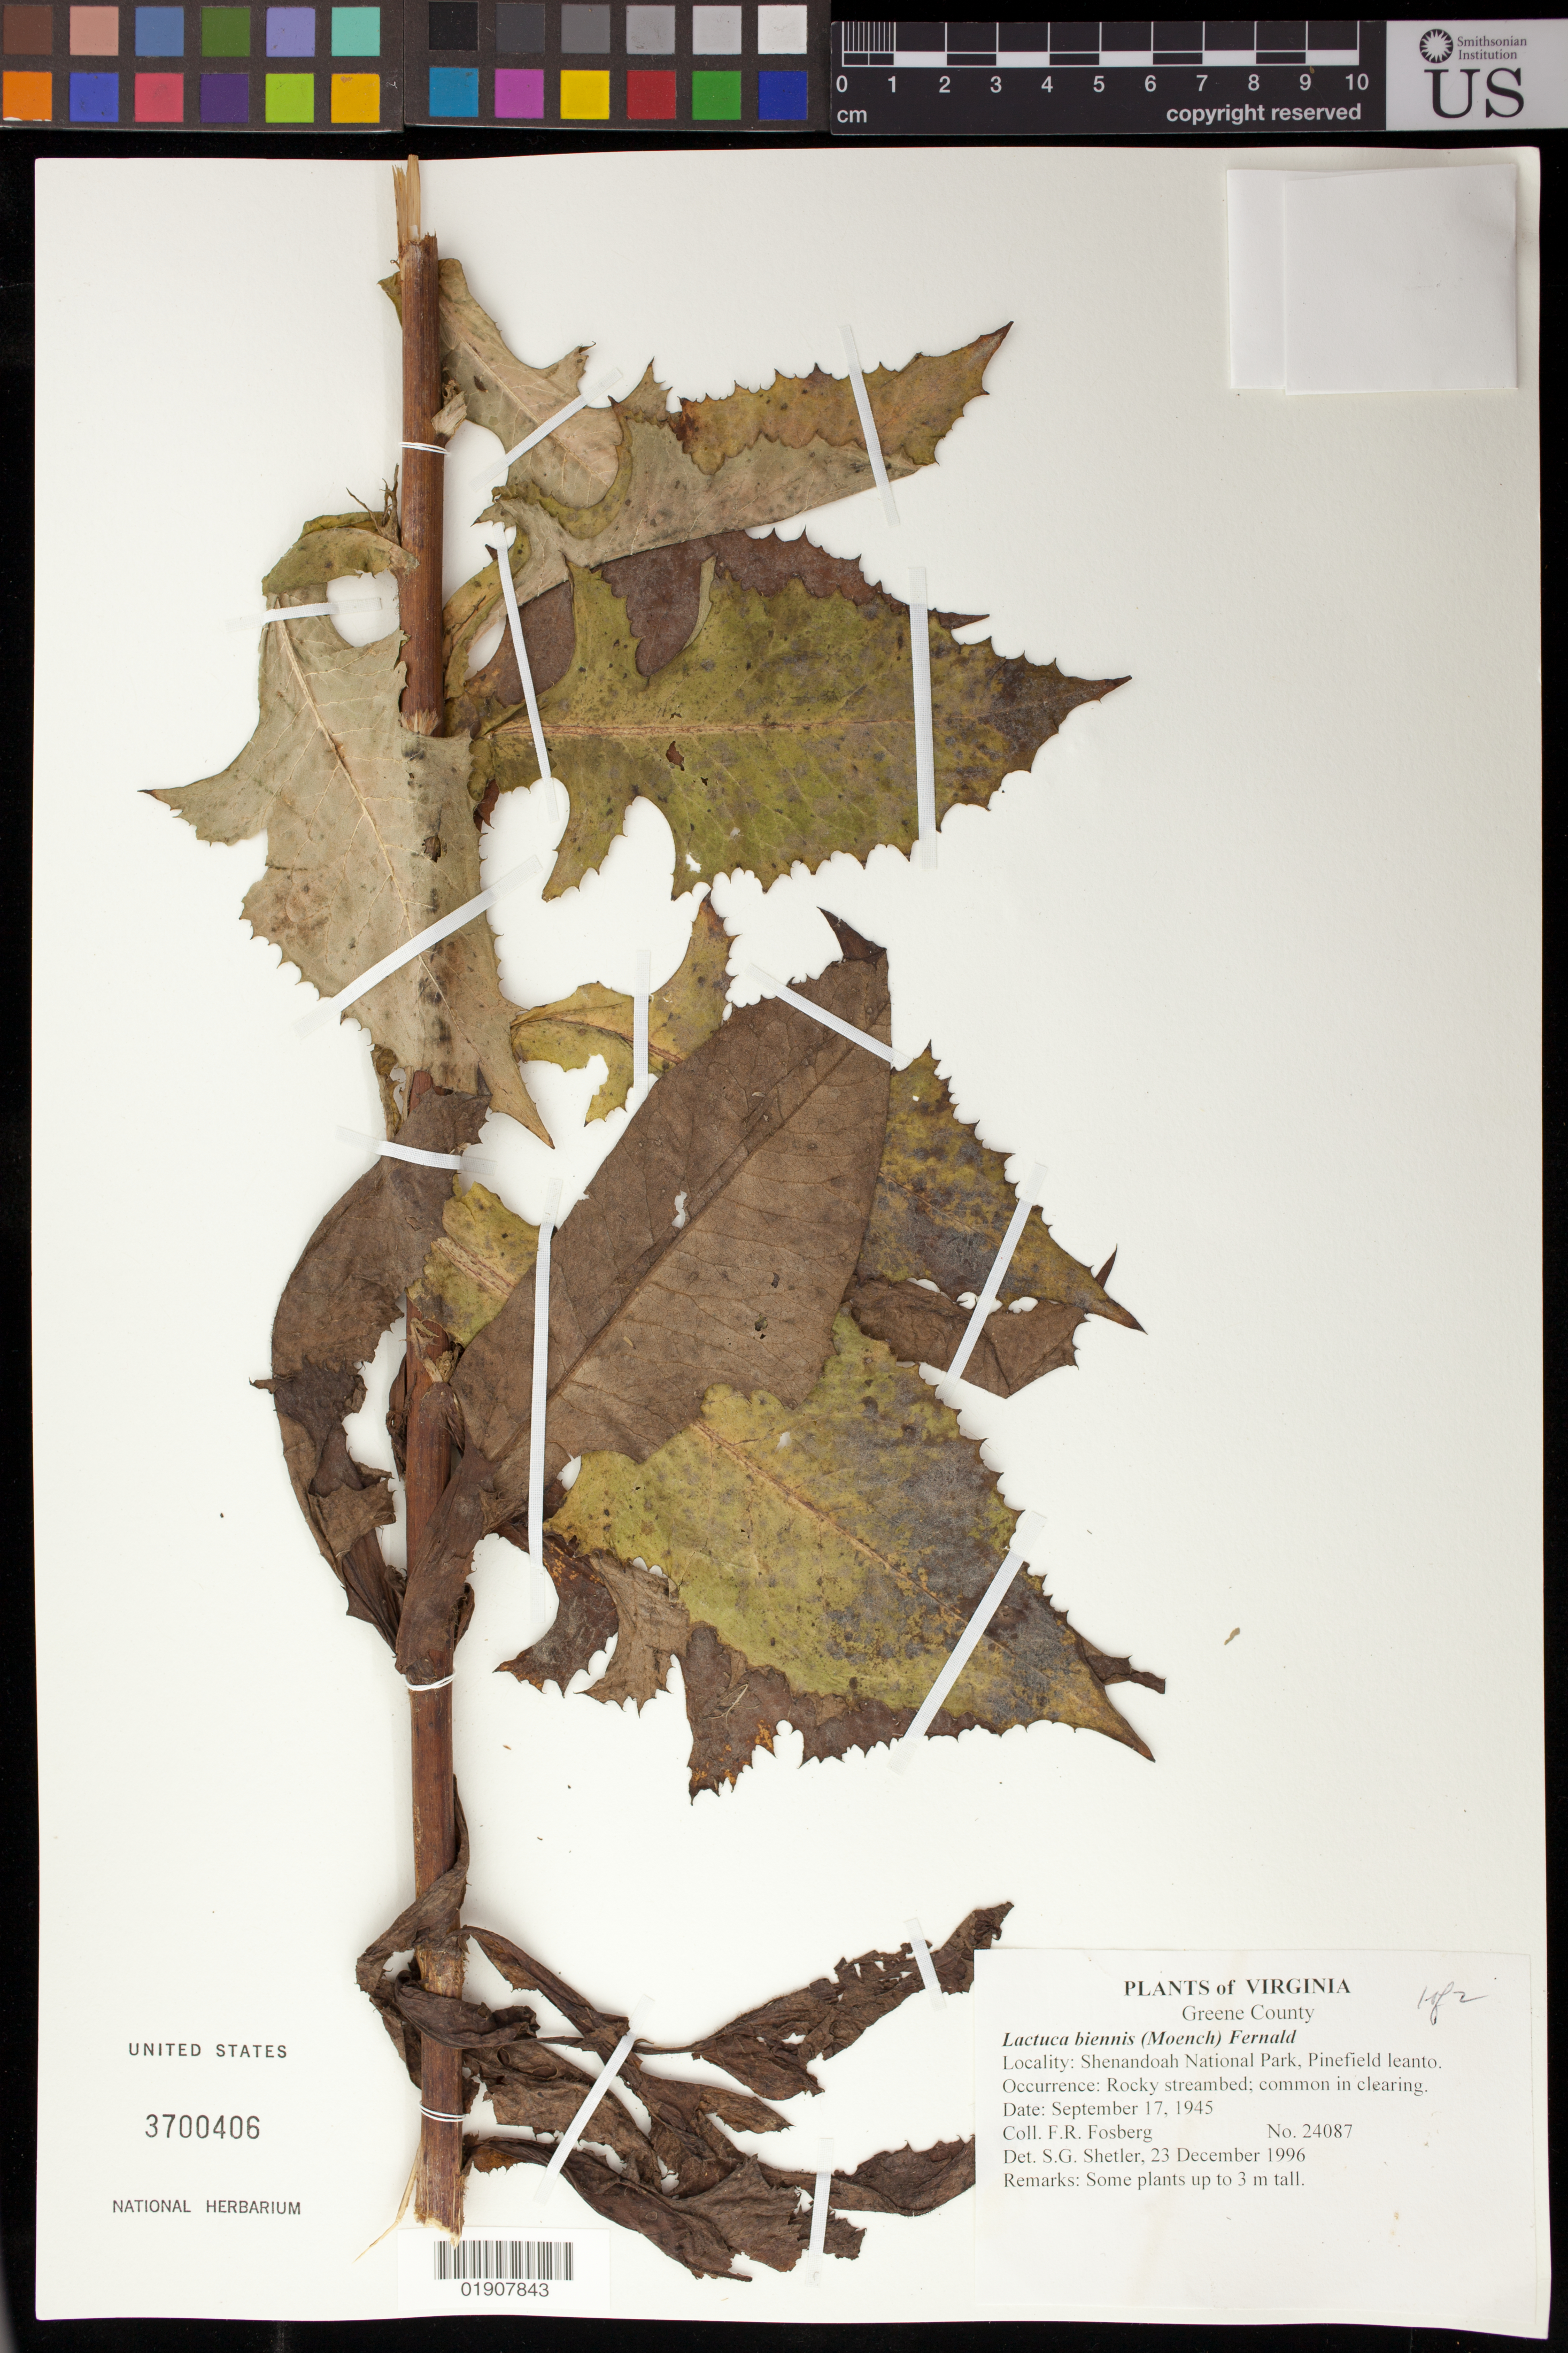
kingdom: Plantae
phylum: Tracheophyta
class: Magnoliopsida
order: Asterales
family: Asteraceae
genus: Lactuca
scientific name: Lactuca biennis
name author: (Moench) Fernald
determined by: Shetler, Stanwyn G., (US), NMNH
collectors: F. R. Fosberg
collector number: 24087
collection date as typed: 17 Sep 1945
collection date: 1945-09-17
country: United States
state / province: Virginia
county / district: Greene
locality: Shenandoah National Park, Pinefield leanto.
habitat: Rocky streambed; common in clearing.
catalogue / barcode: US 3700406